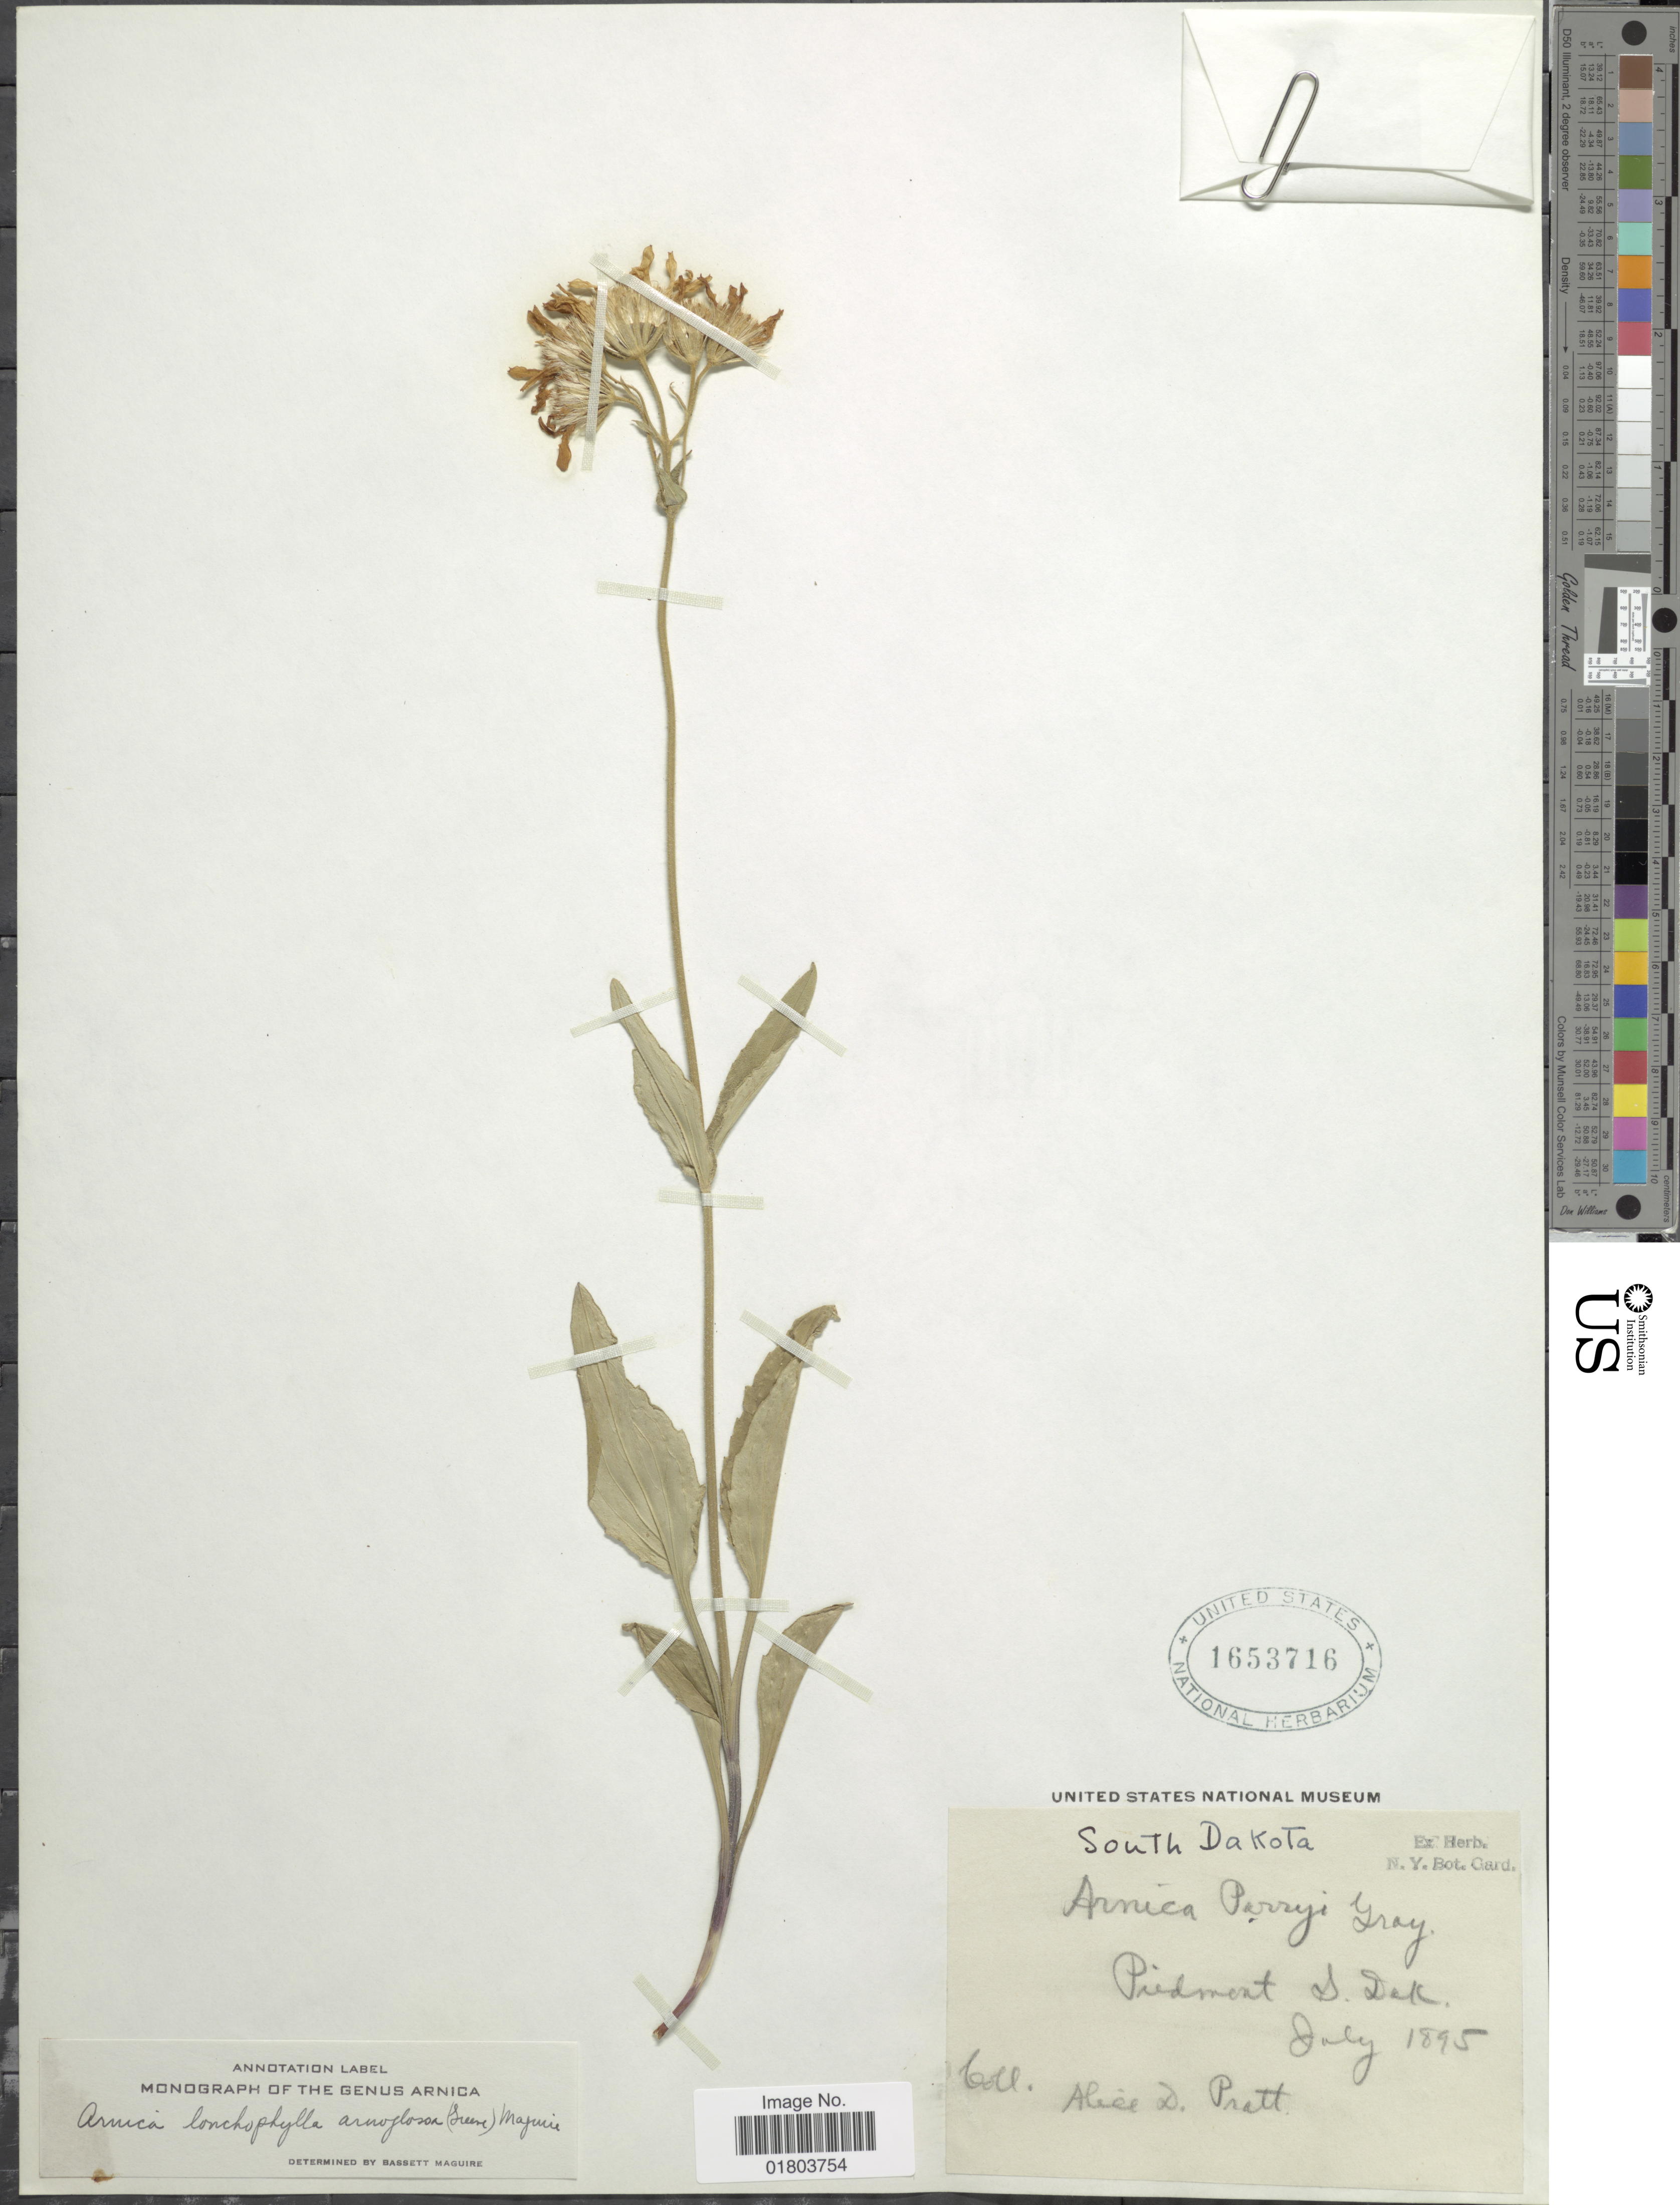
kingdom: Plantae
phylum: Tracheophyta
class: Magnoliopsida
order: Asterales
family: Asteraceae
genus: Arnica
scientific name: Arnica lonchophylla subsp. arnoglossa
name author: (Greene) Maguire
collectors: A. Pratt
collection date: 1895-07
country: United States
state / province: South Dakota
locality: Piedmont S. Dak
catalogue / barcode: US 1653716